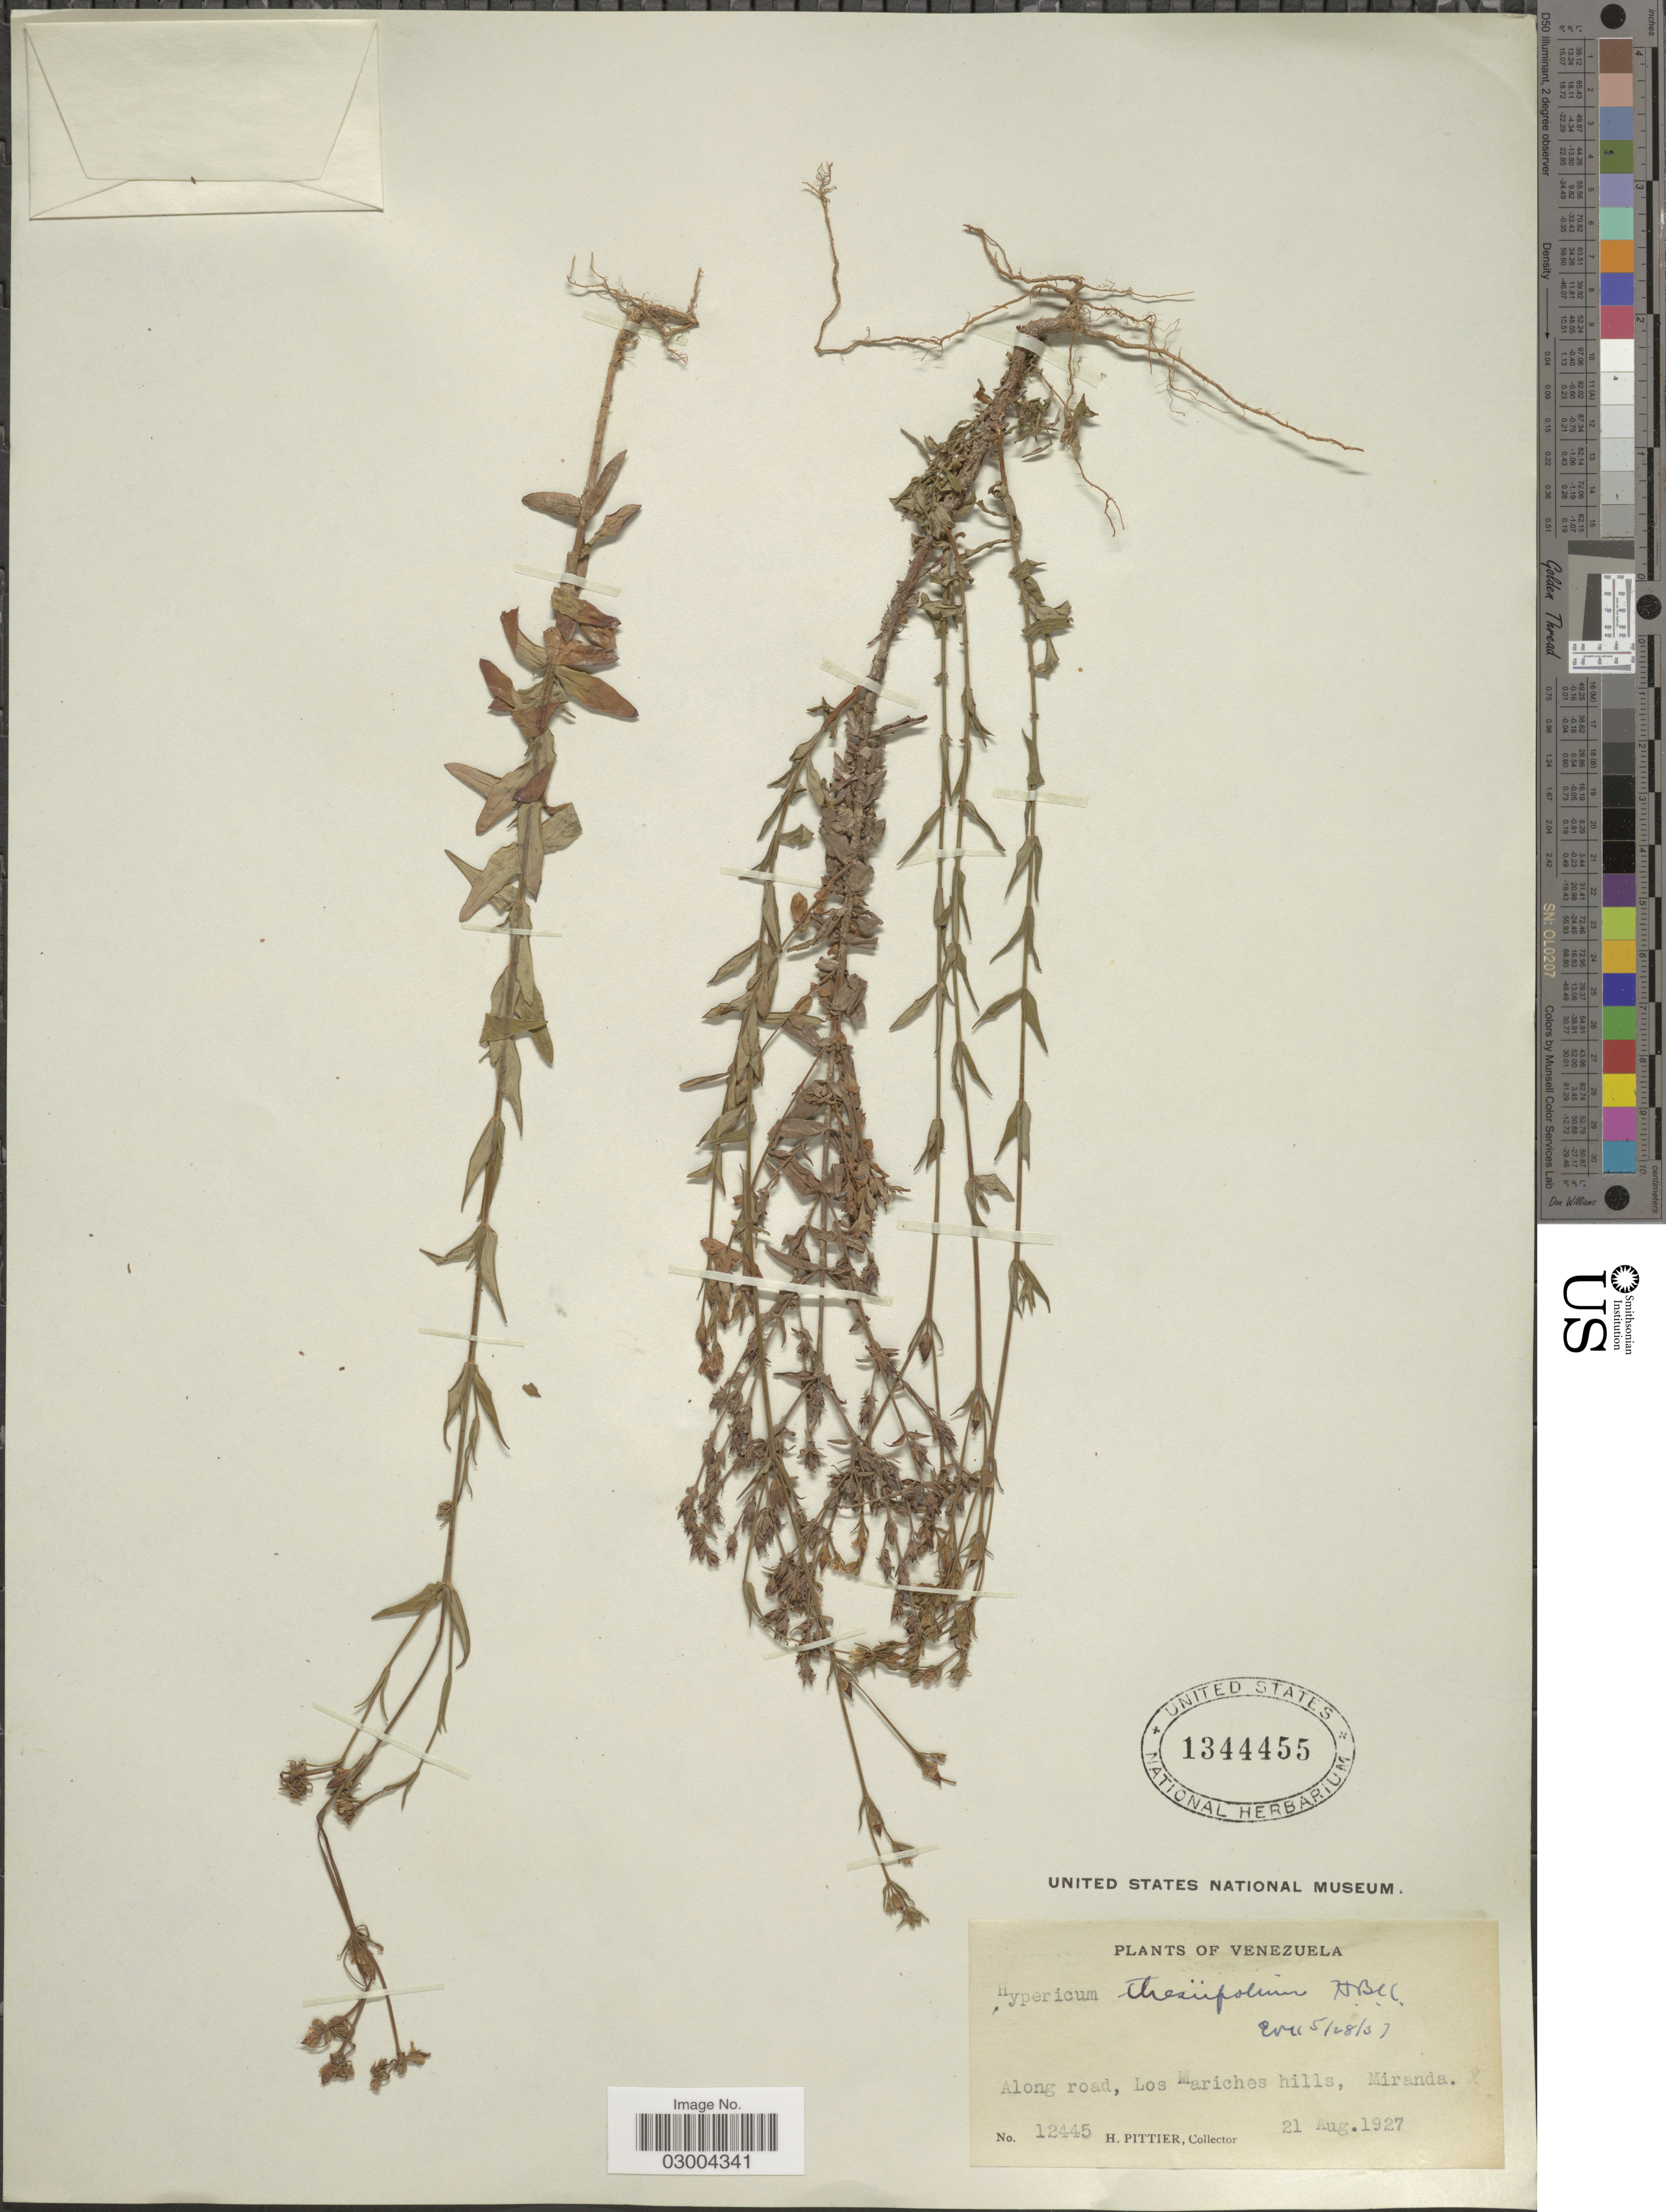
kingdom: Plantae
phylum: Tracheophyta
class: Magnoliopsida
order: Malpighiales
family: Hypericaceae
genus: Hypericum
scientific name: Hypericum thesiifolium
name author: Kunth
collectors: H. F. Pittier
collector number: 12445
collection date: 1927-08-21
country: Venezuela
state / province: Miranda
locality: Along road, Los Mariches hills.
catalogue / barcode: US 1344455